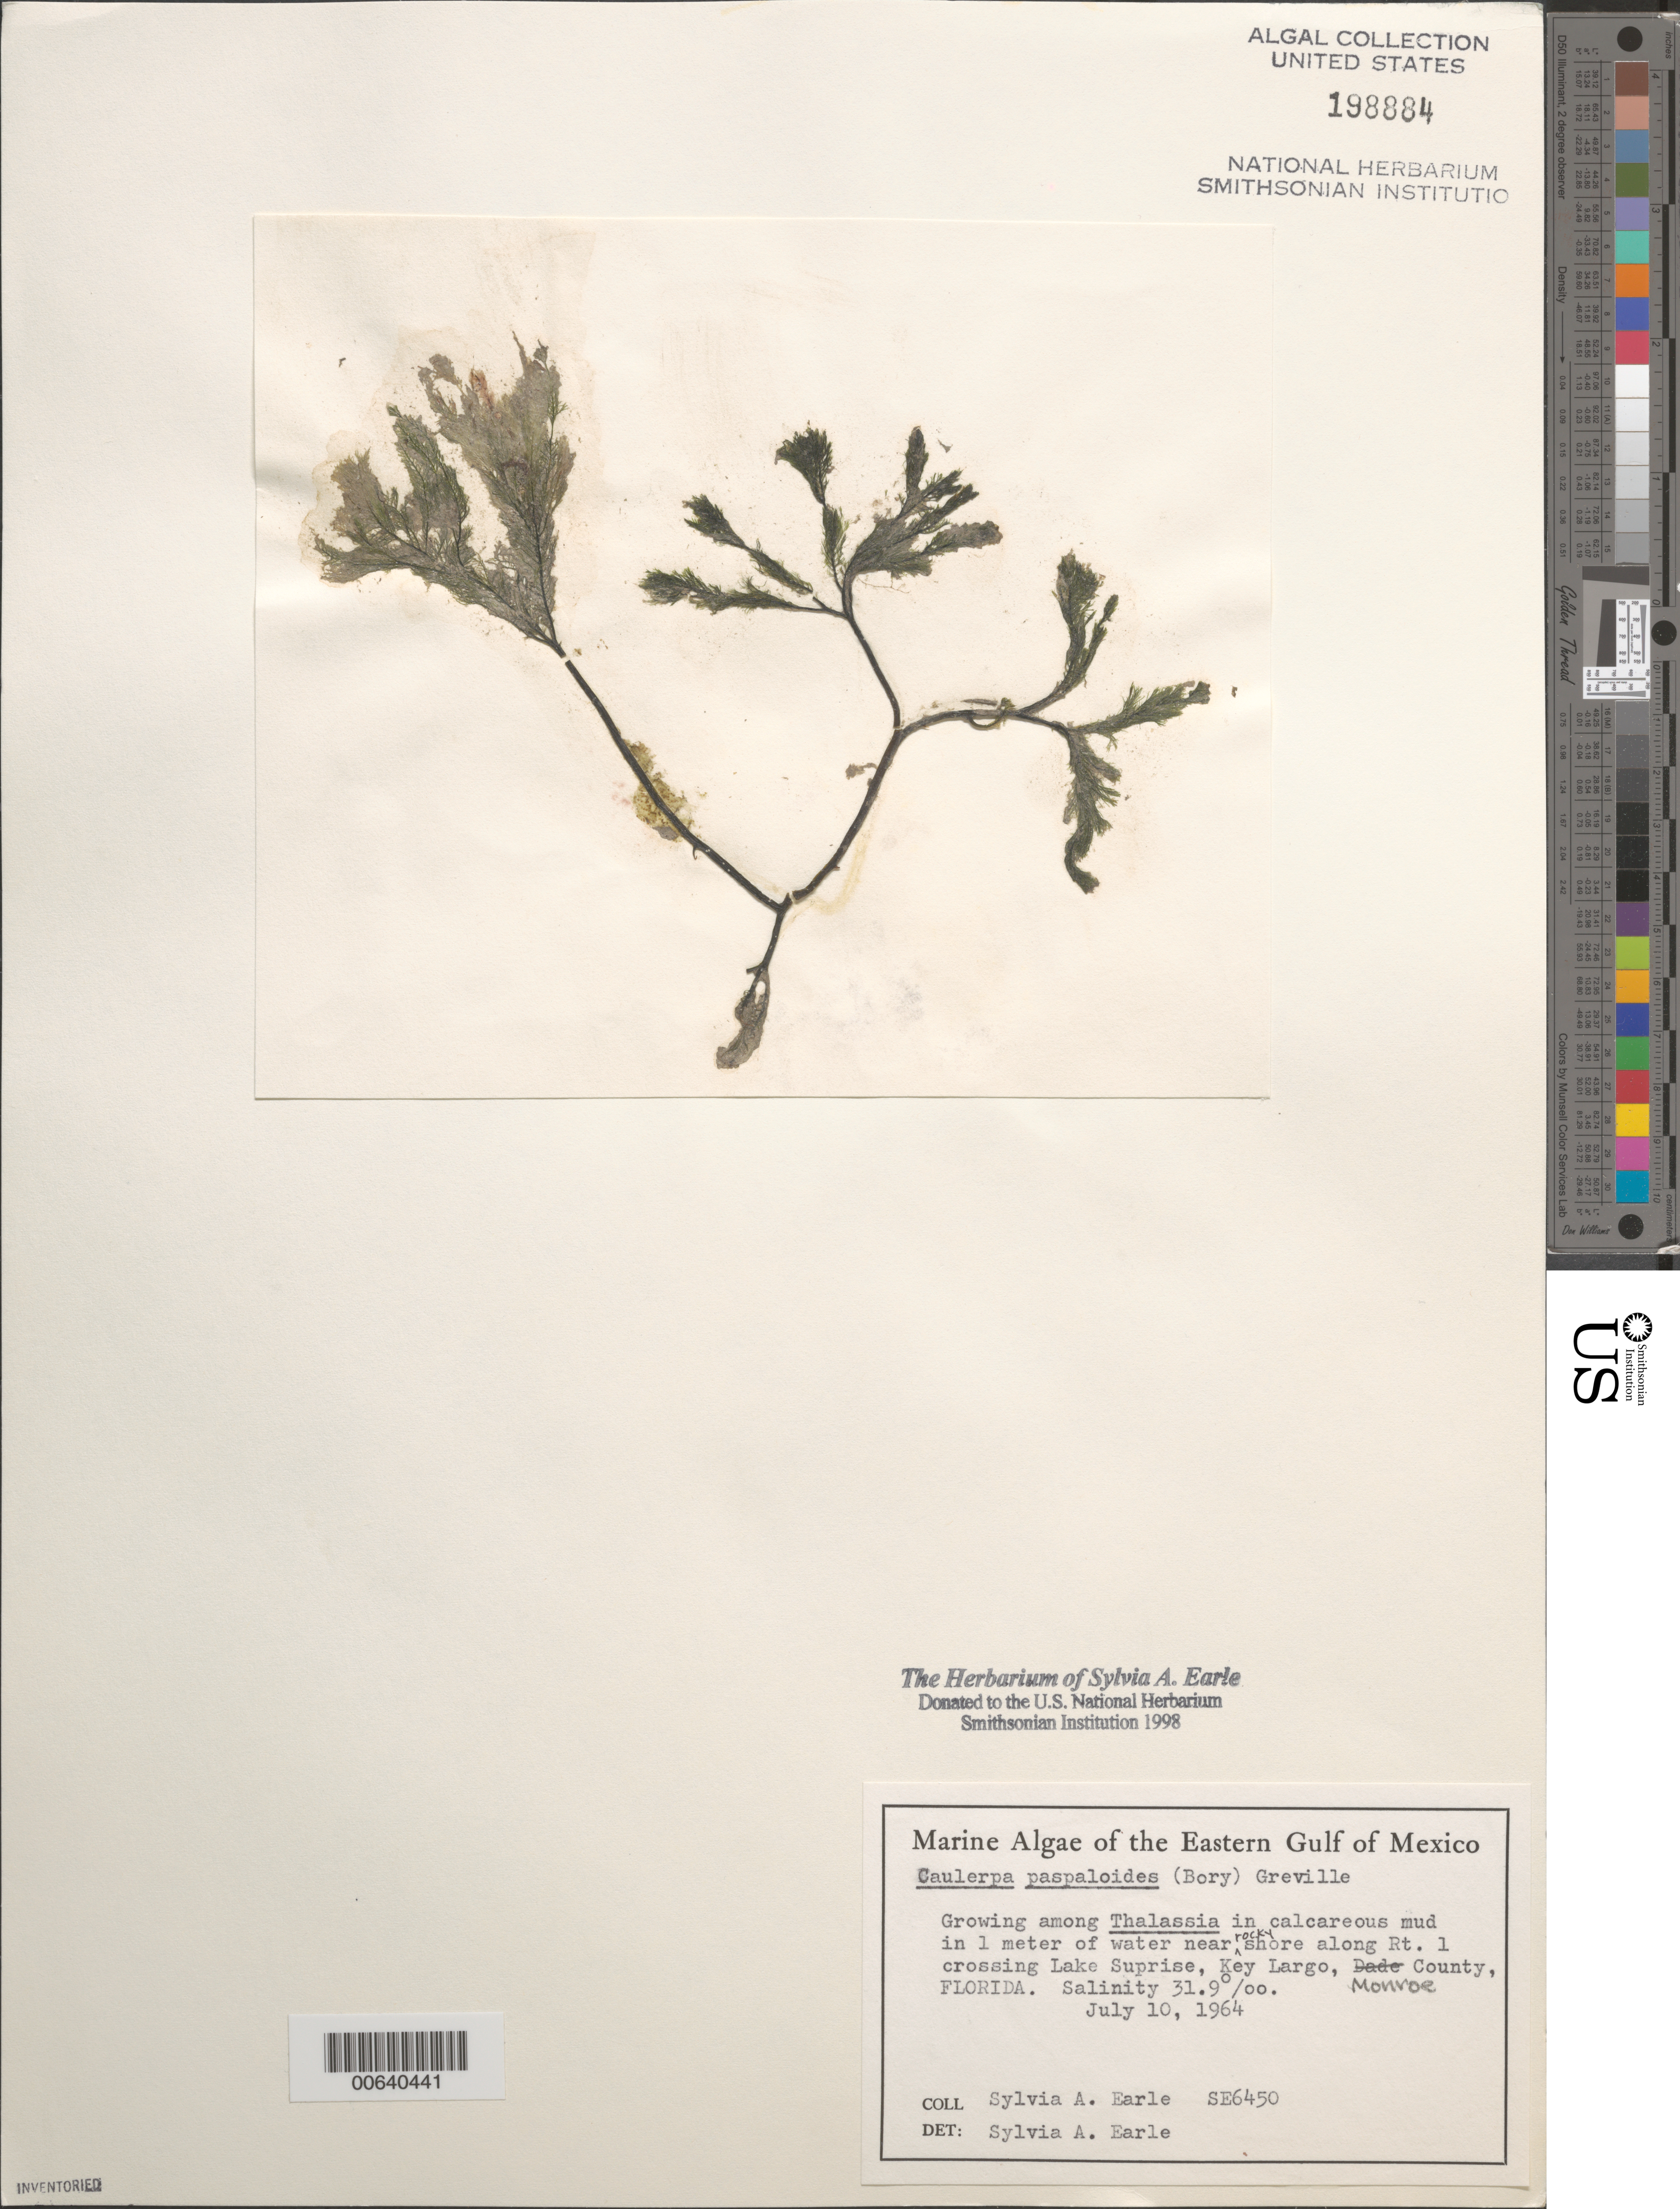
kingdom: Plantae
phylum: Chlorophyta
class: Ulvophyceae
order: Bryopsidales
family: Caulerpaceae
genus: Caulerpa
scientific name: Caulerpa paspaloides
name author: (Bory) Grev.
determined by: Earle, S. A.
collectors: S. A. Earle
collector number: Se 6450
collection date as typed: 10 Jul 1964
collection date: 1964-07-10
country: United States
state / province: Florida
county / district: Monroe County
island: Key Largo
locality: US Route 1 along Lake Surprise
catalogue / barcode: US 198884